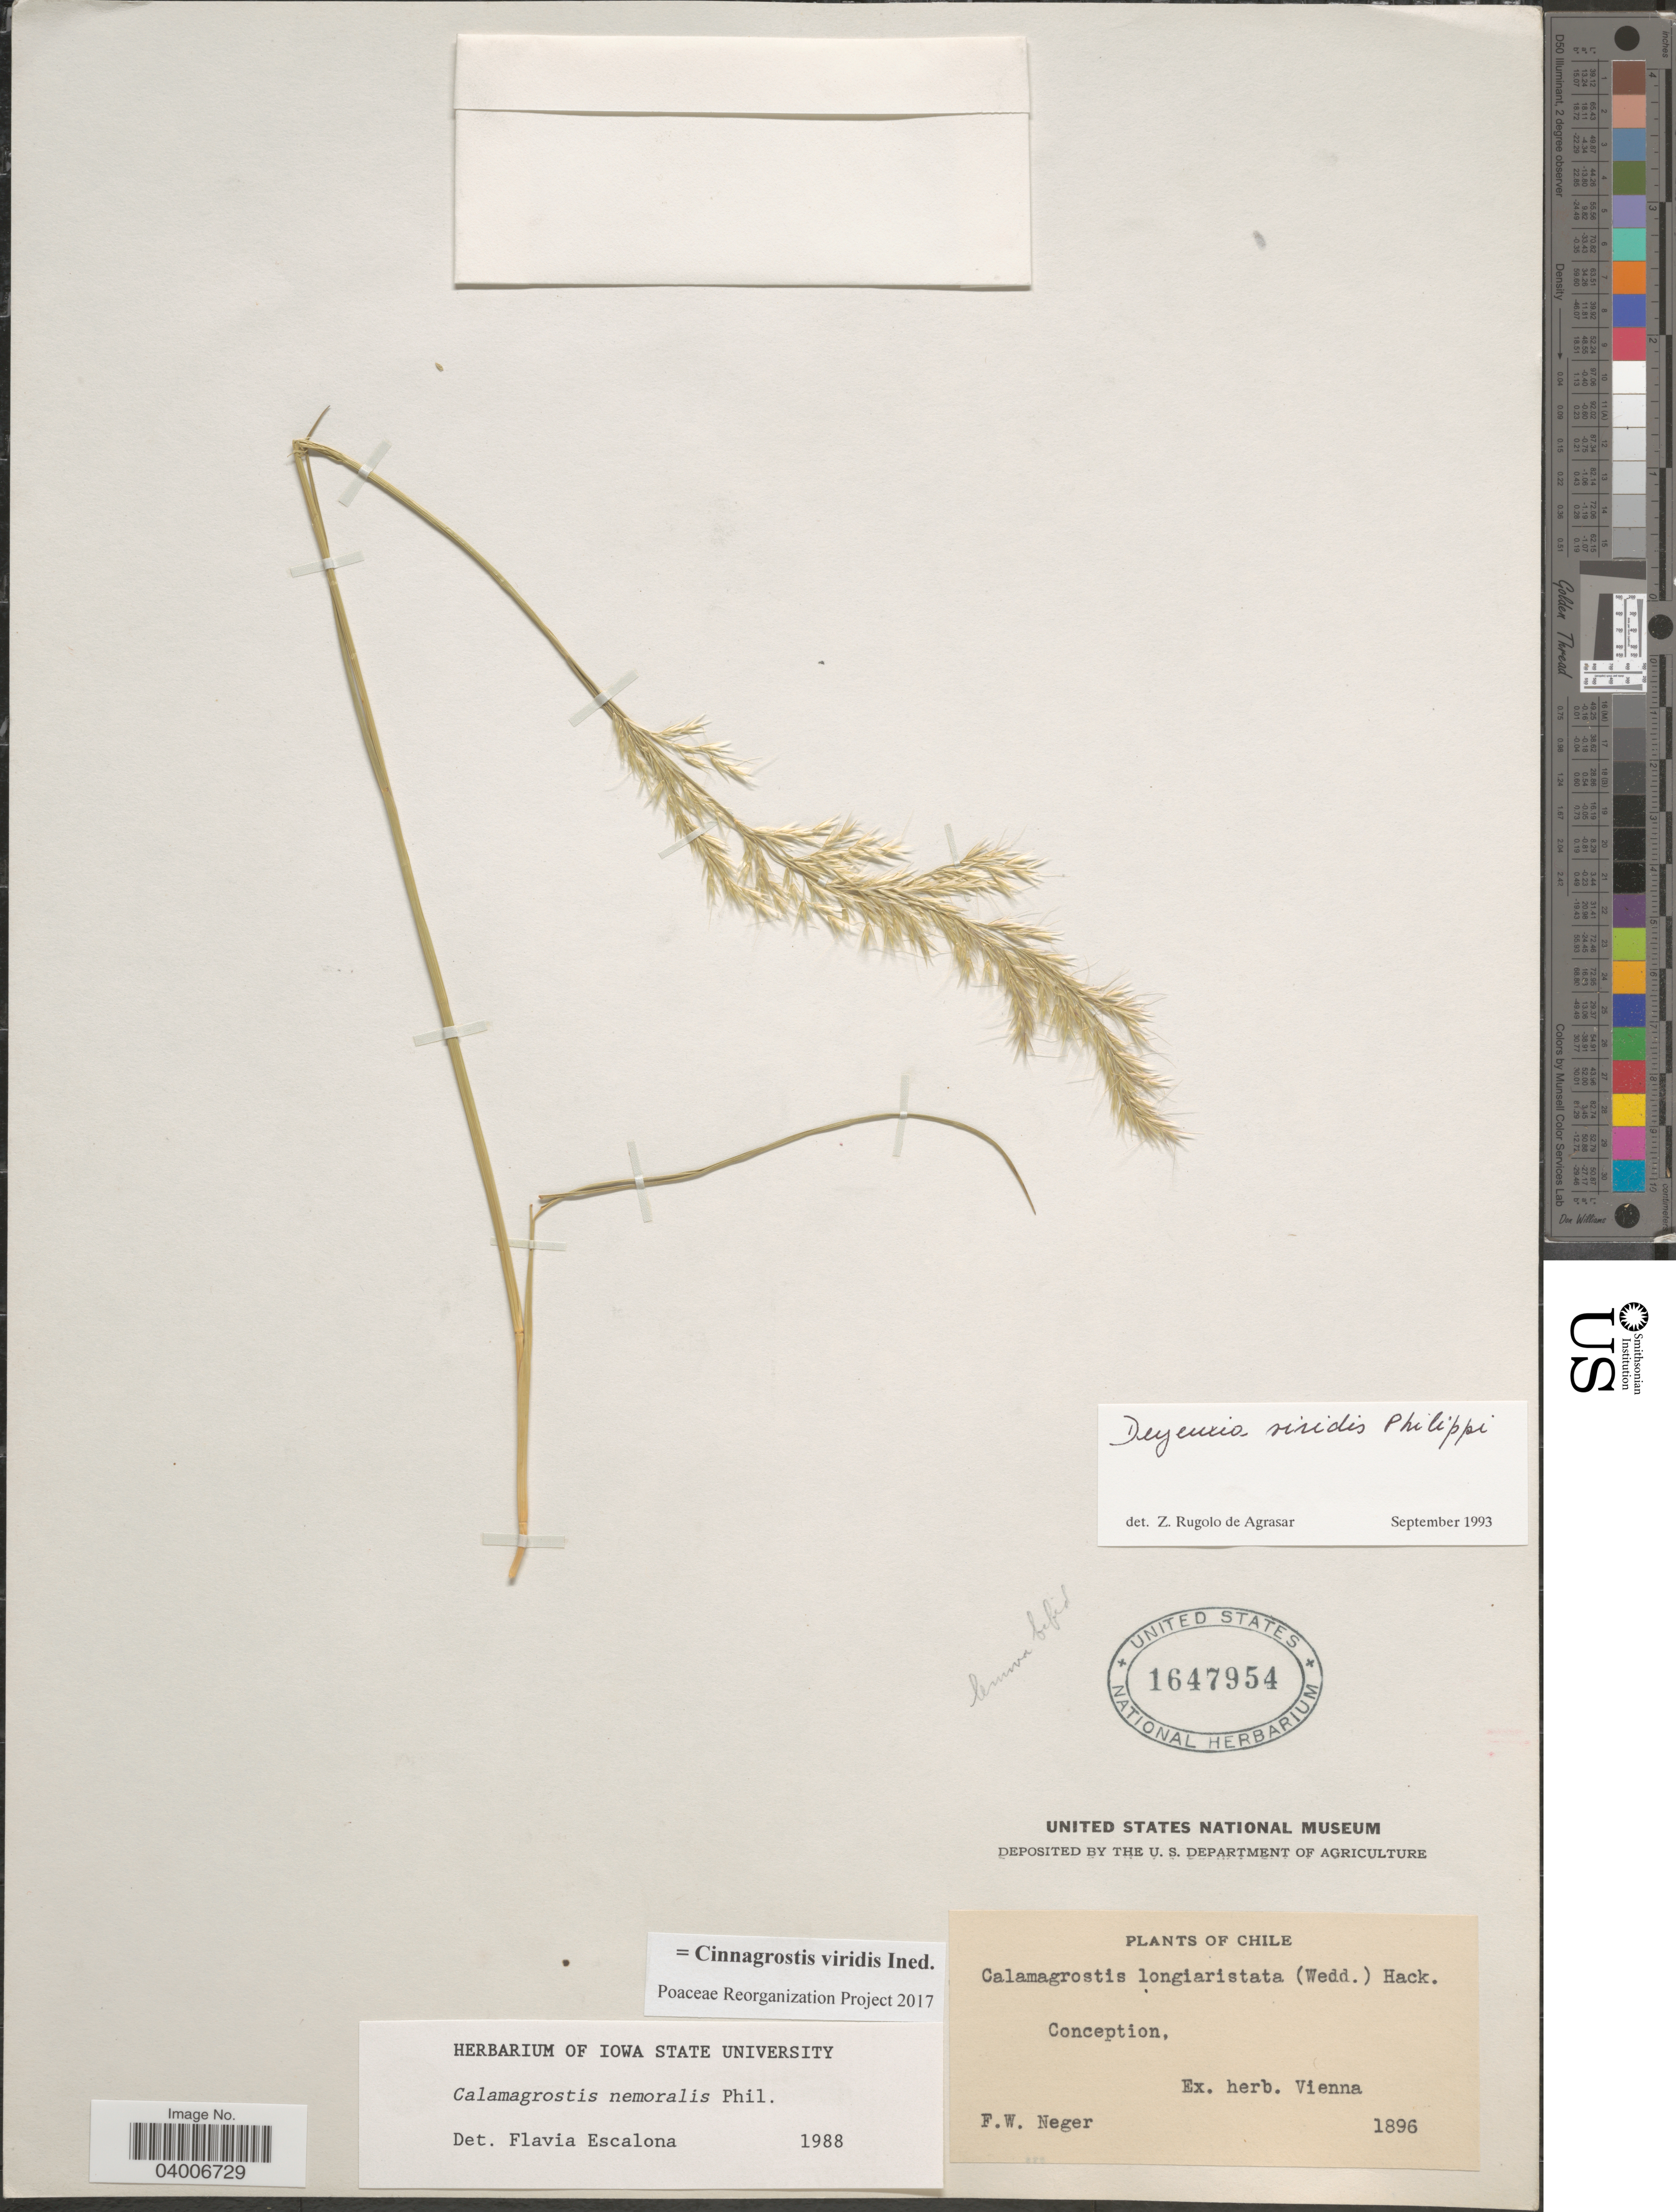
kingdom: Plantae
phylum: Tracheophyta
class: Liliopsida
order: Poales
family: Poaceae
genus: Cinnagrostis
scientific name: Cinnagrostis viridis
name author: (Phil.) P.M. Peterson et al.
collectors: F. Neger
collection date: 1896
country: Chile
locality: Conception.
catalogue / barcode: US 1647954